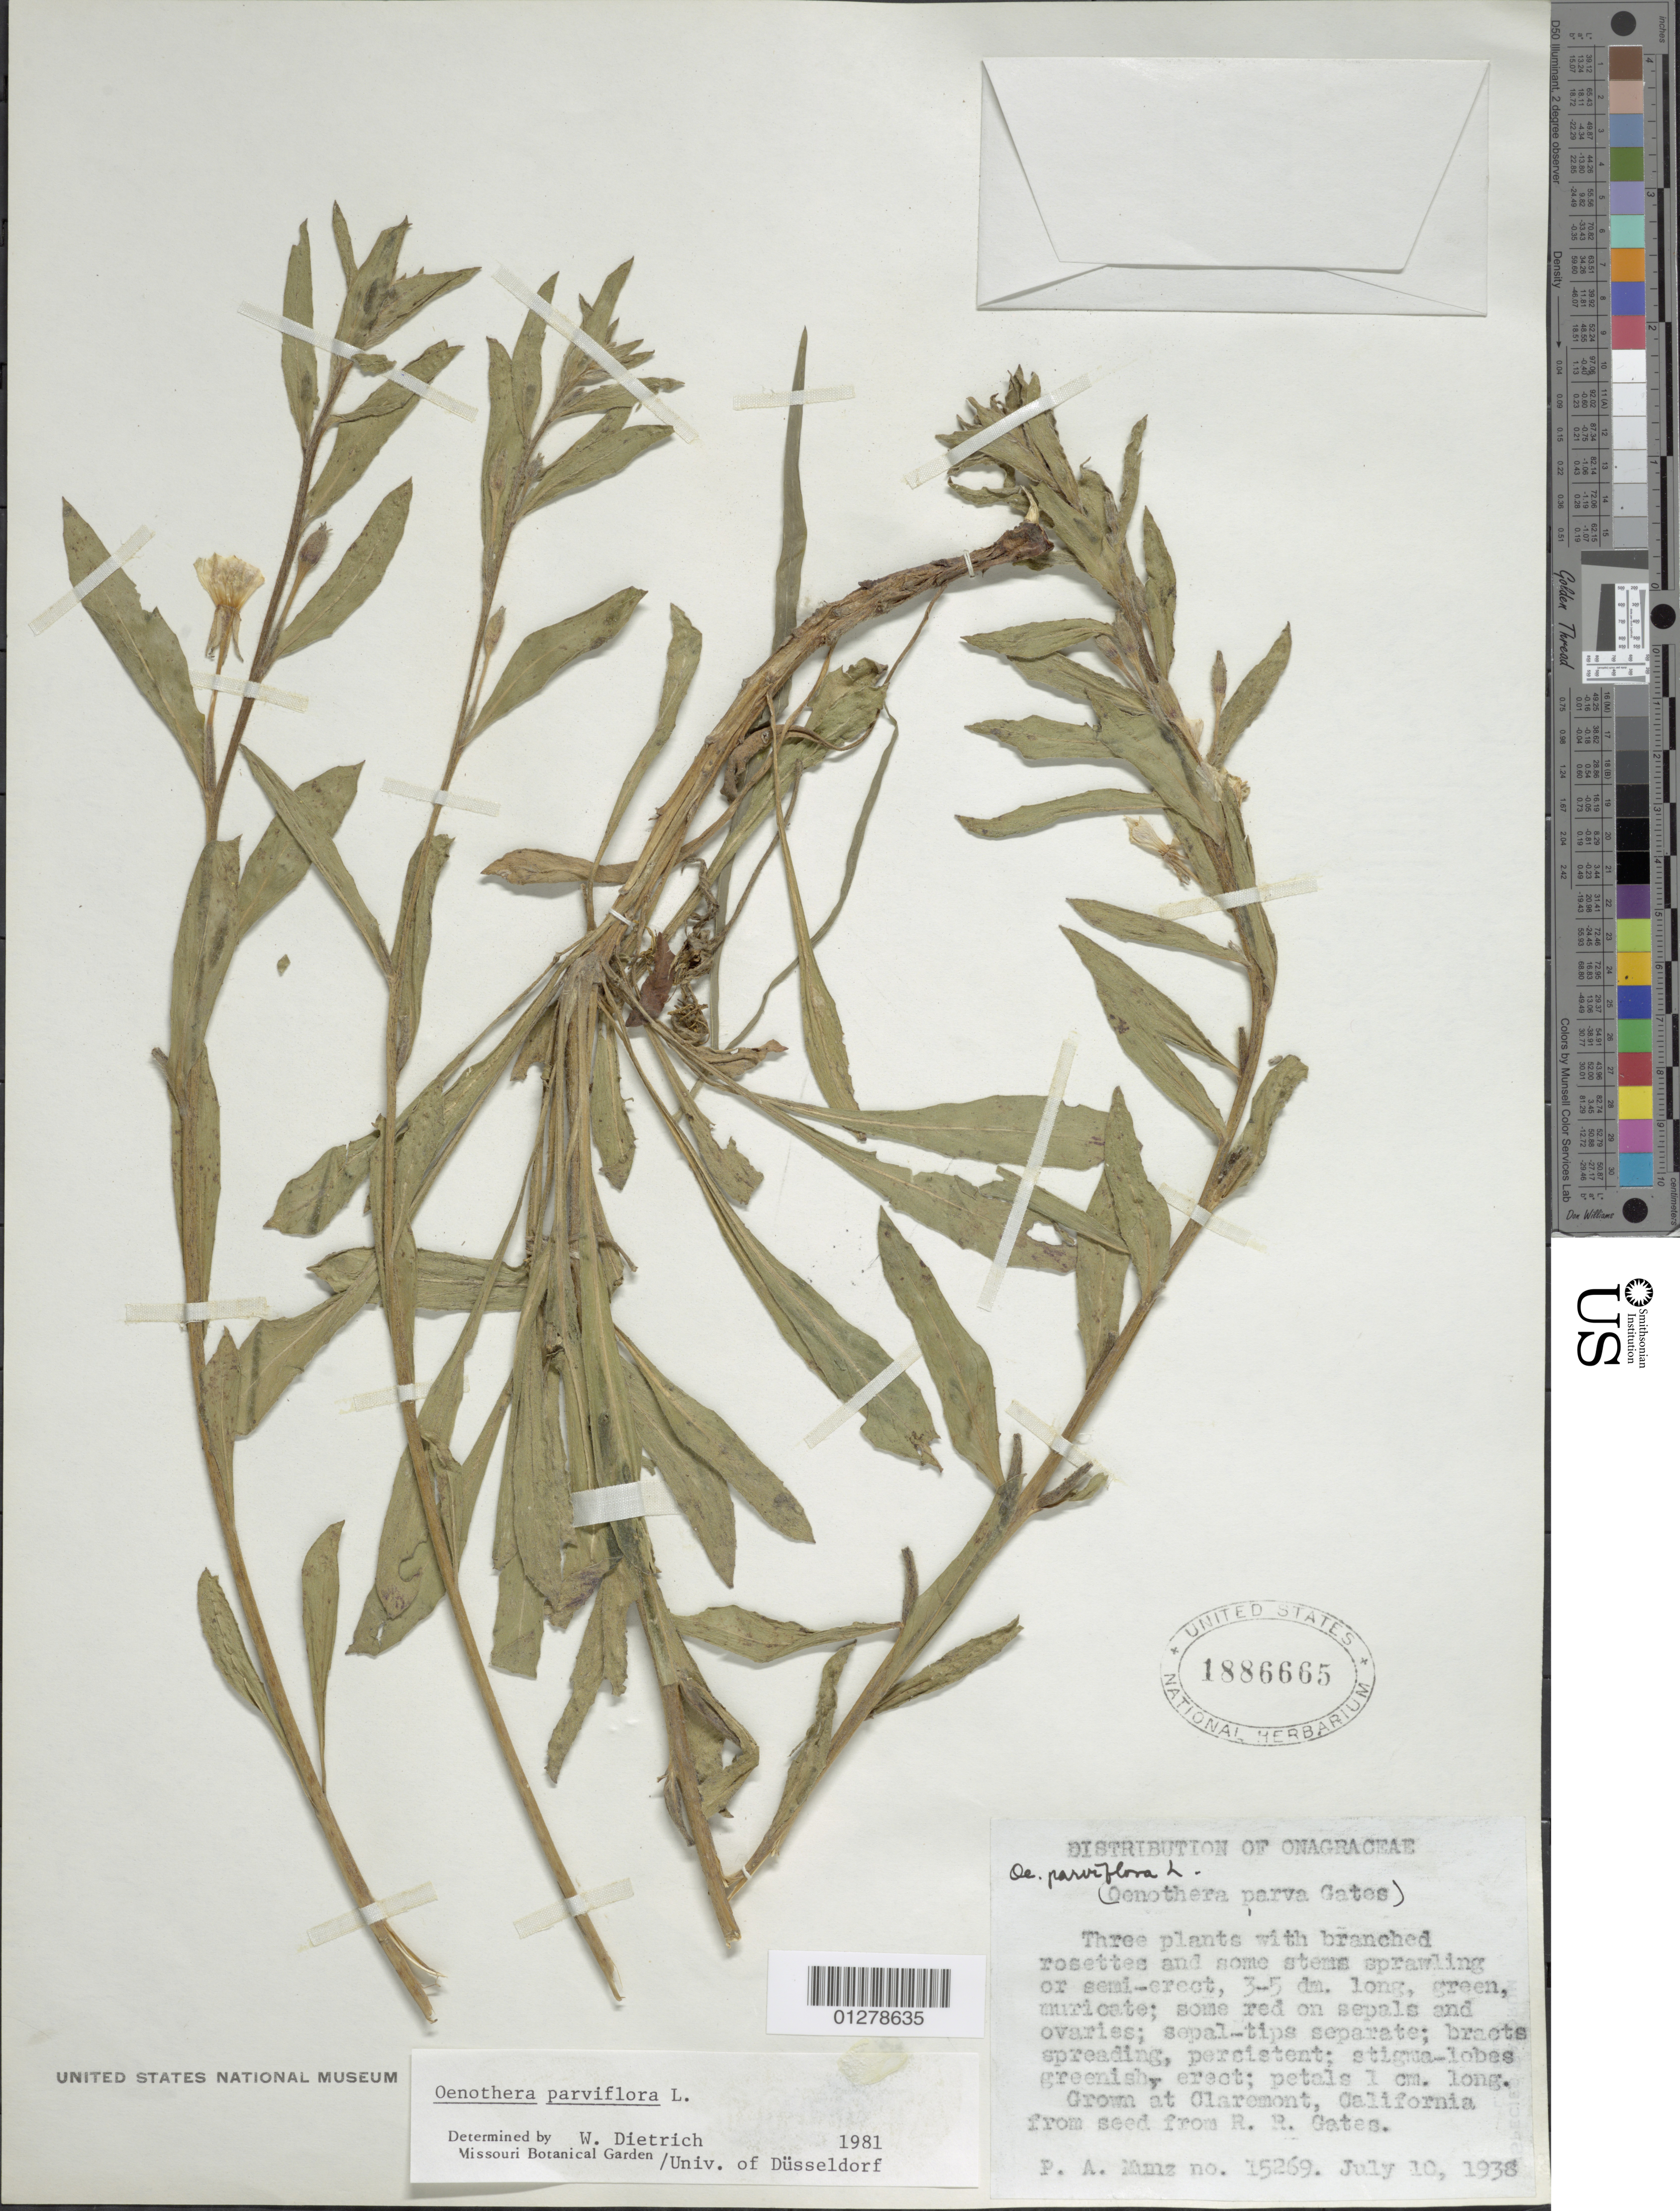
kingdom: Plantae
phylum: Tracheophyta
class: Magnoliopsida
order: Myrtales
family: Onagraceae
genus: Oenothera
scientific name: Oenothera parviflora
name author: L.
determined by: Dietrich, W.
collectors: P. A. Munz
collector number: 15269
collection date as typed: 10 Jul 1938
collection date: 1938-07-10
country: United States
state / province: California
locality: Claremont, Pomona College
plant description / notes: From seed from Gates, R. R.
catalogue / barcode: US 1886665